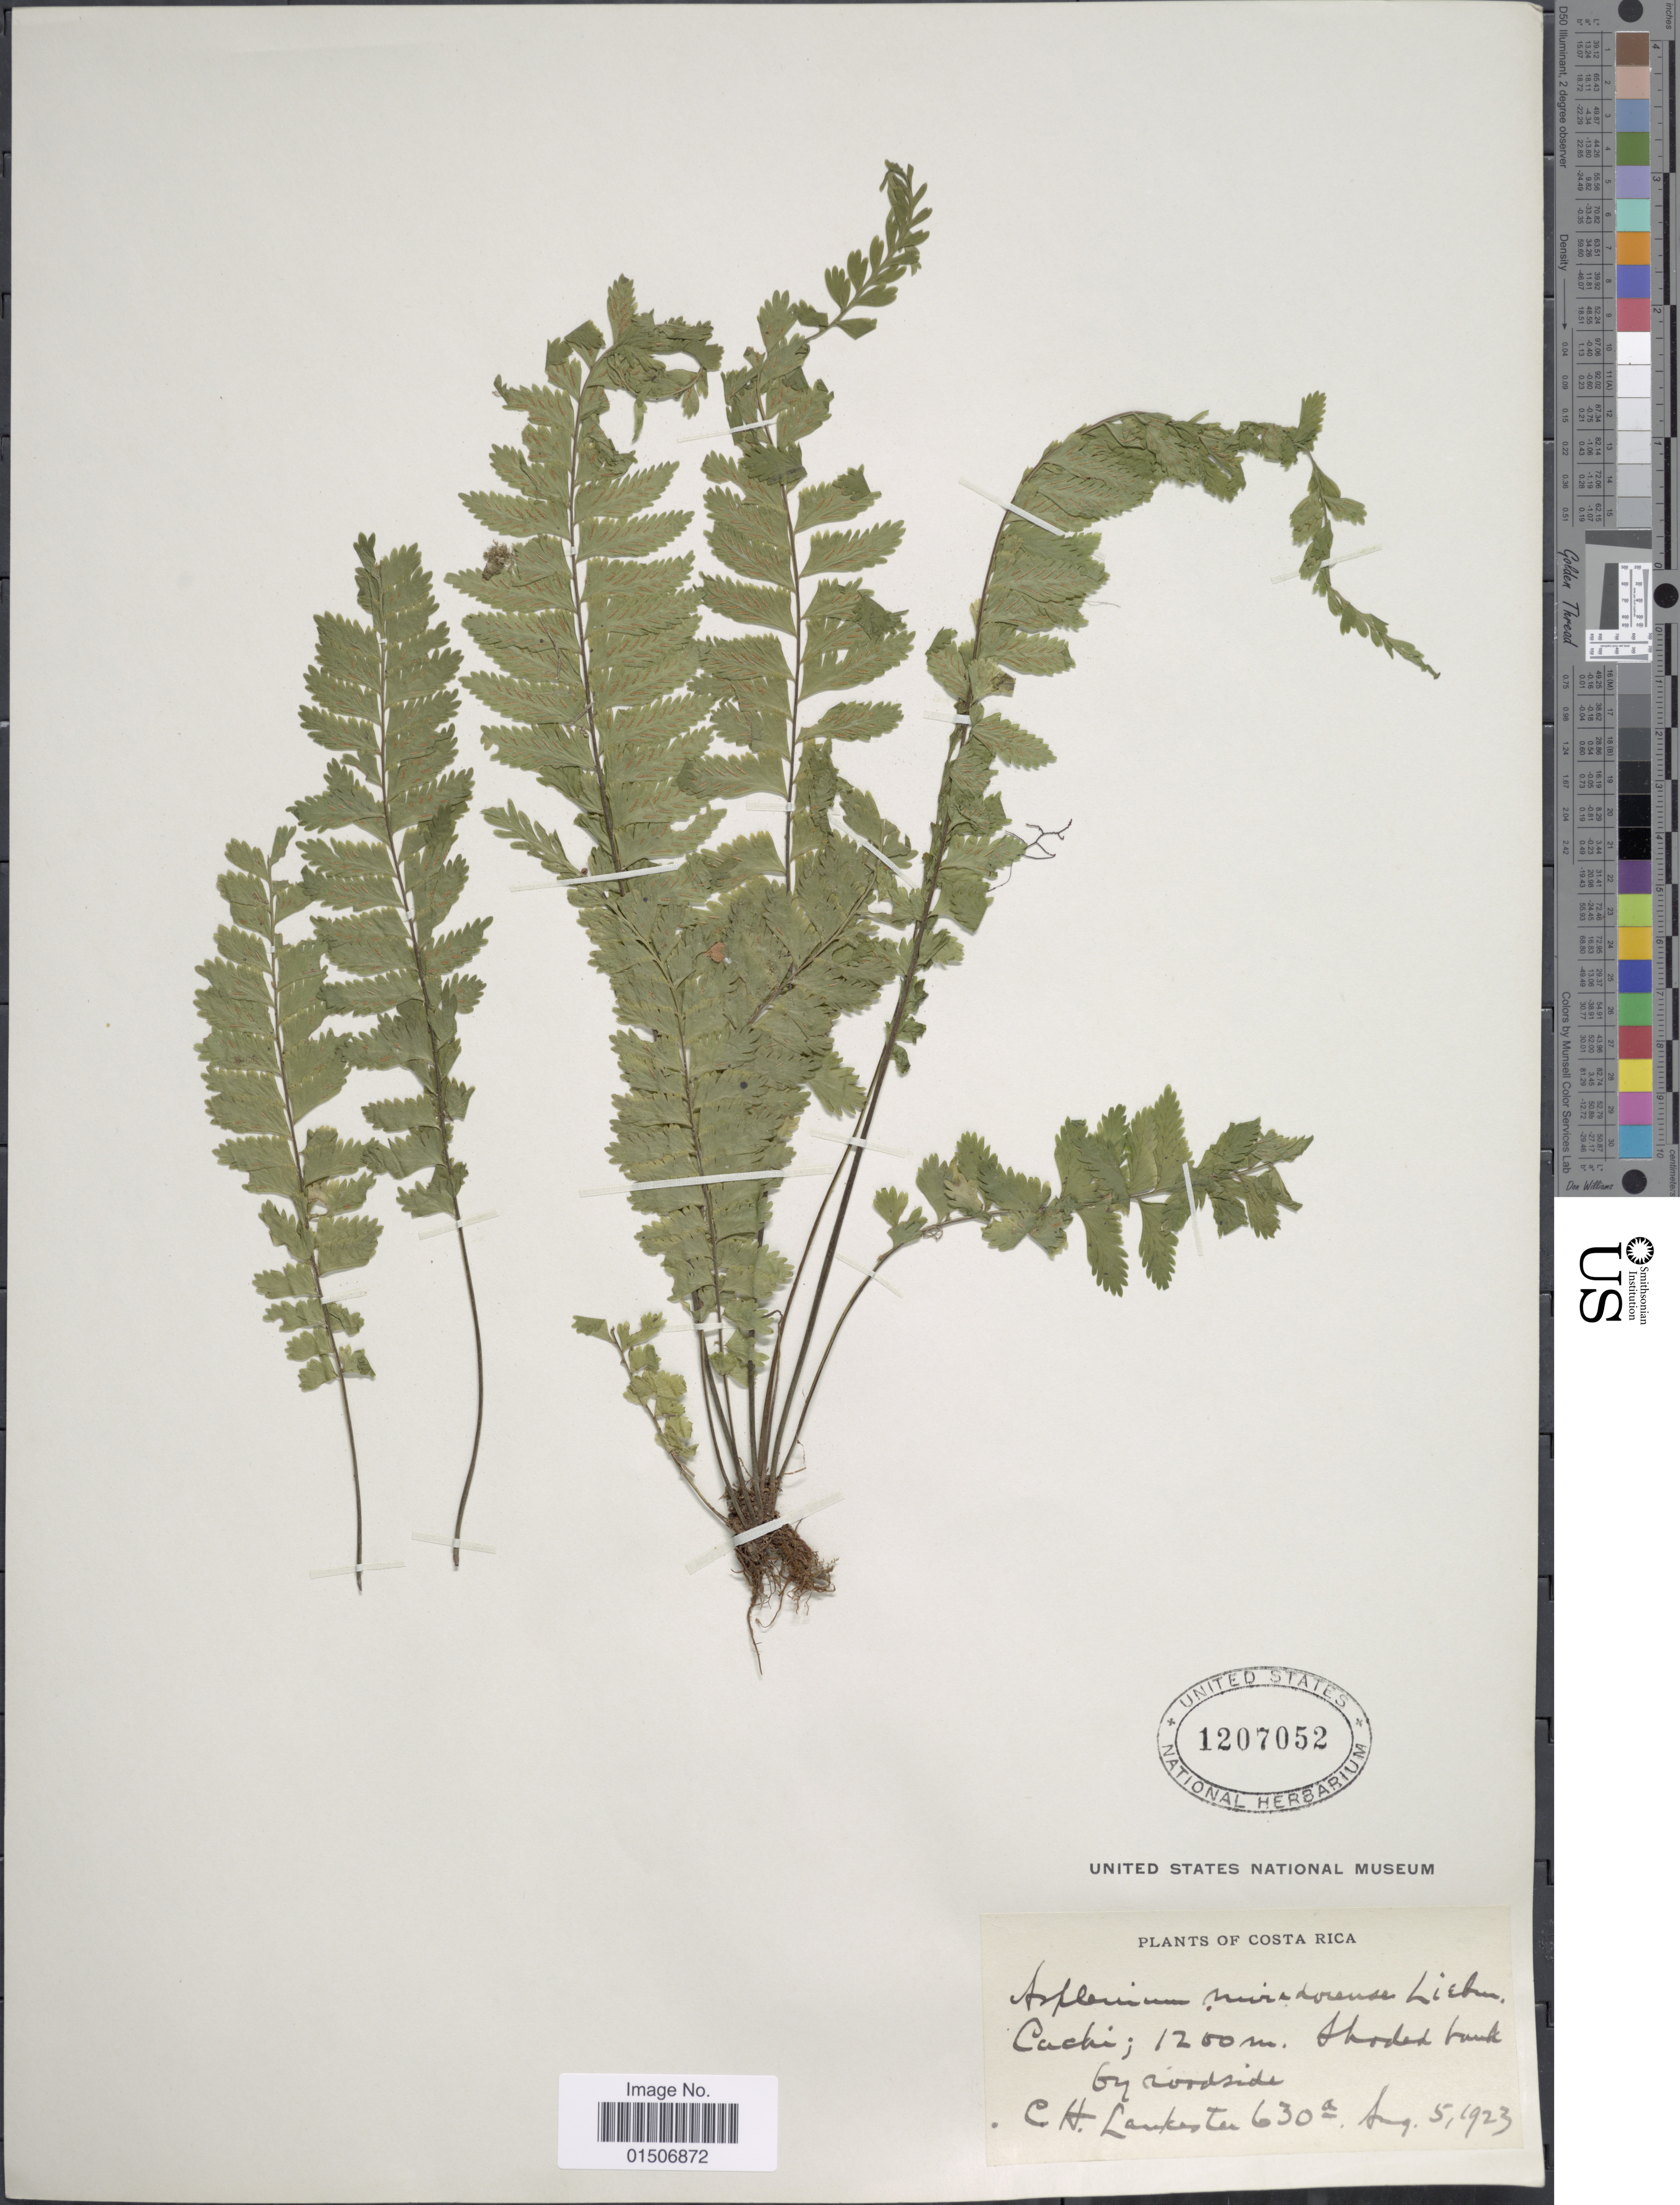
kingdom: Plantae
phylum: Tracheophyta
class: Polypodiopsida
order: Polypodiales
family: Aspleniaceae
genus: Asplenium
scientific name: Asplenium miradorense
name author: Liebm.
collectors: C. H. Lankester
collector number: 630a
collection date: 1923-08-05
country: Costa Rica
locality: Cachi, Shaded bank by roadside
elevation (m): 1200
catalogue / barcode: US 1207052